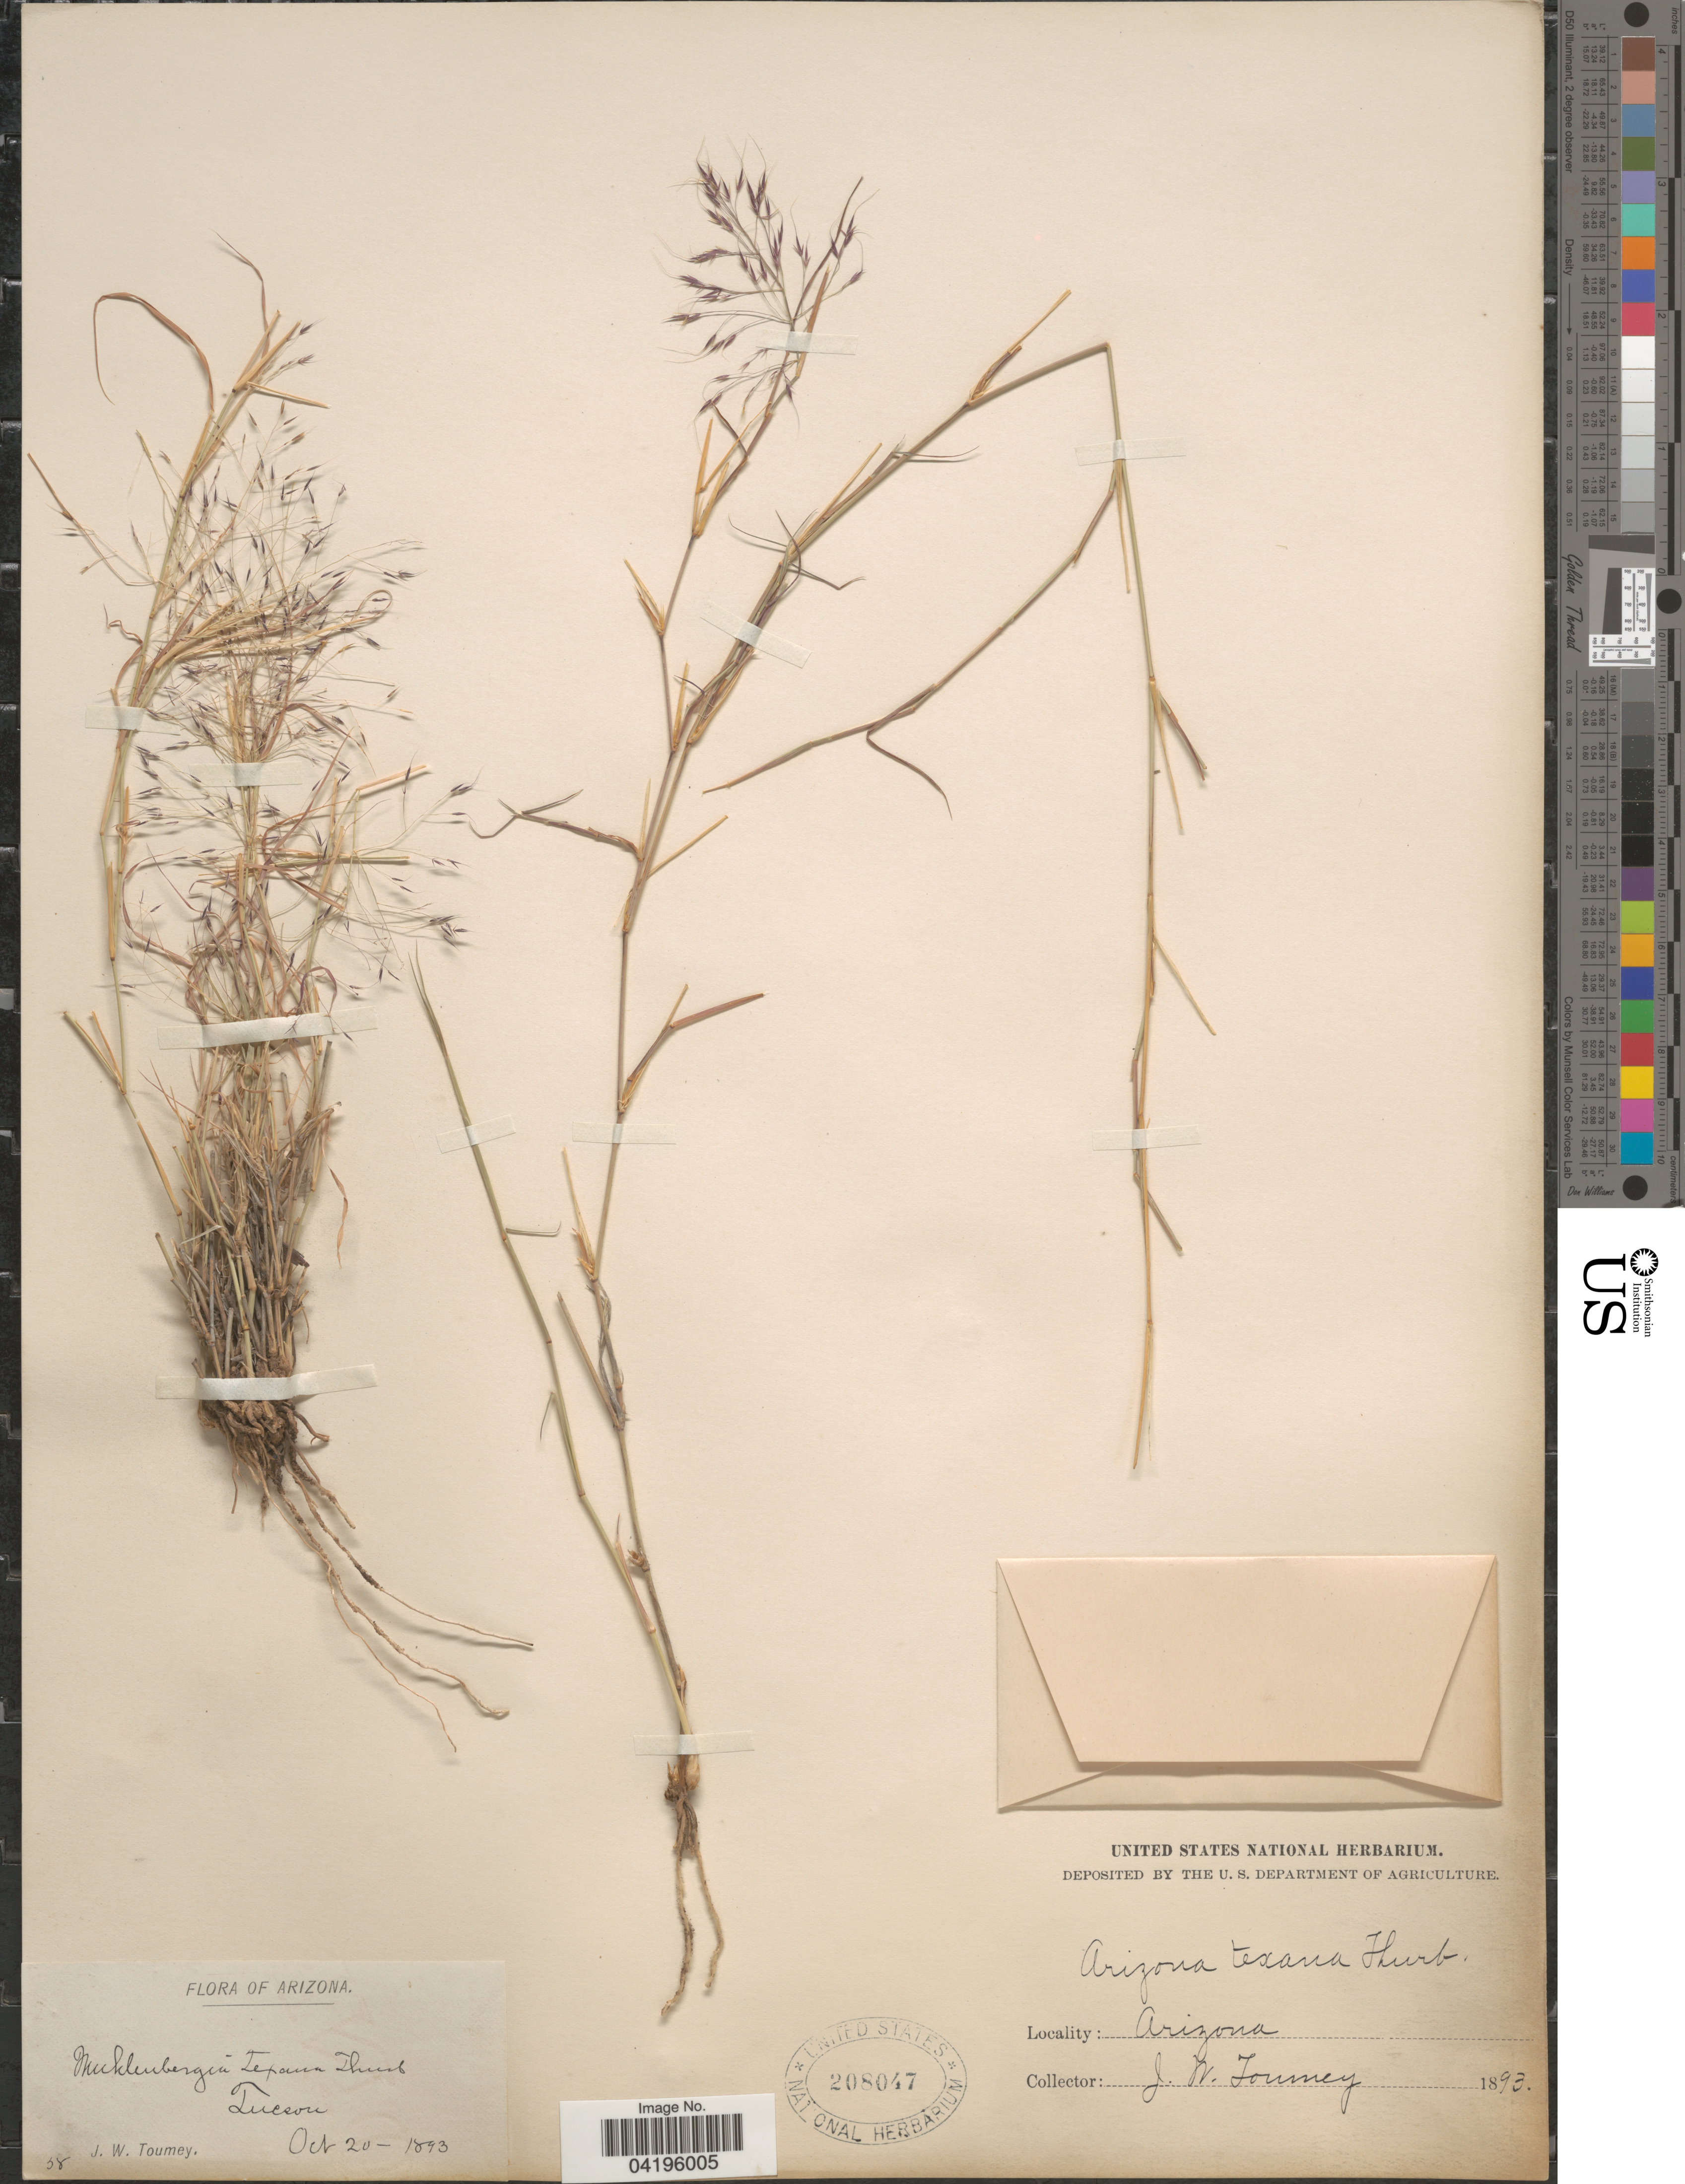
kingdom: Plantae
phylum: Tracheophyta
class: Liliopsida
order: Poales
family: Poaceae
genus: Muhlenbergia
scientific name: Muhlenbergia porteri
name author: Scribn. in W.J. Beal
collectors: J. W. Toumey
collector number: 58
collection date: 1893-10-20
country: United States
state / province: Arizona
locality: Tucson.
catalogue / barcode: US 208047